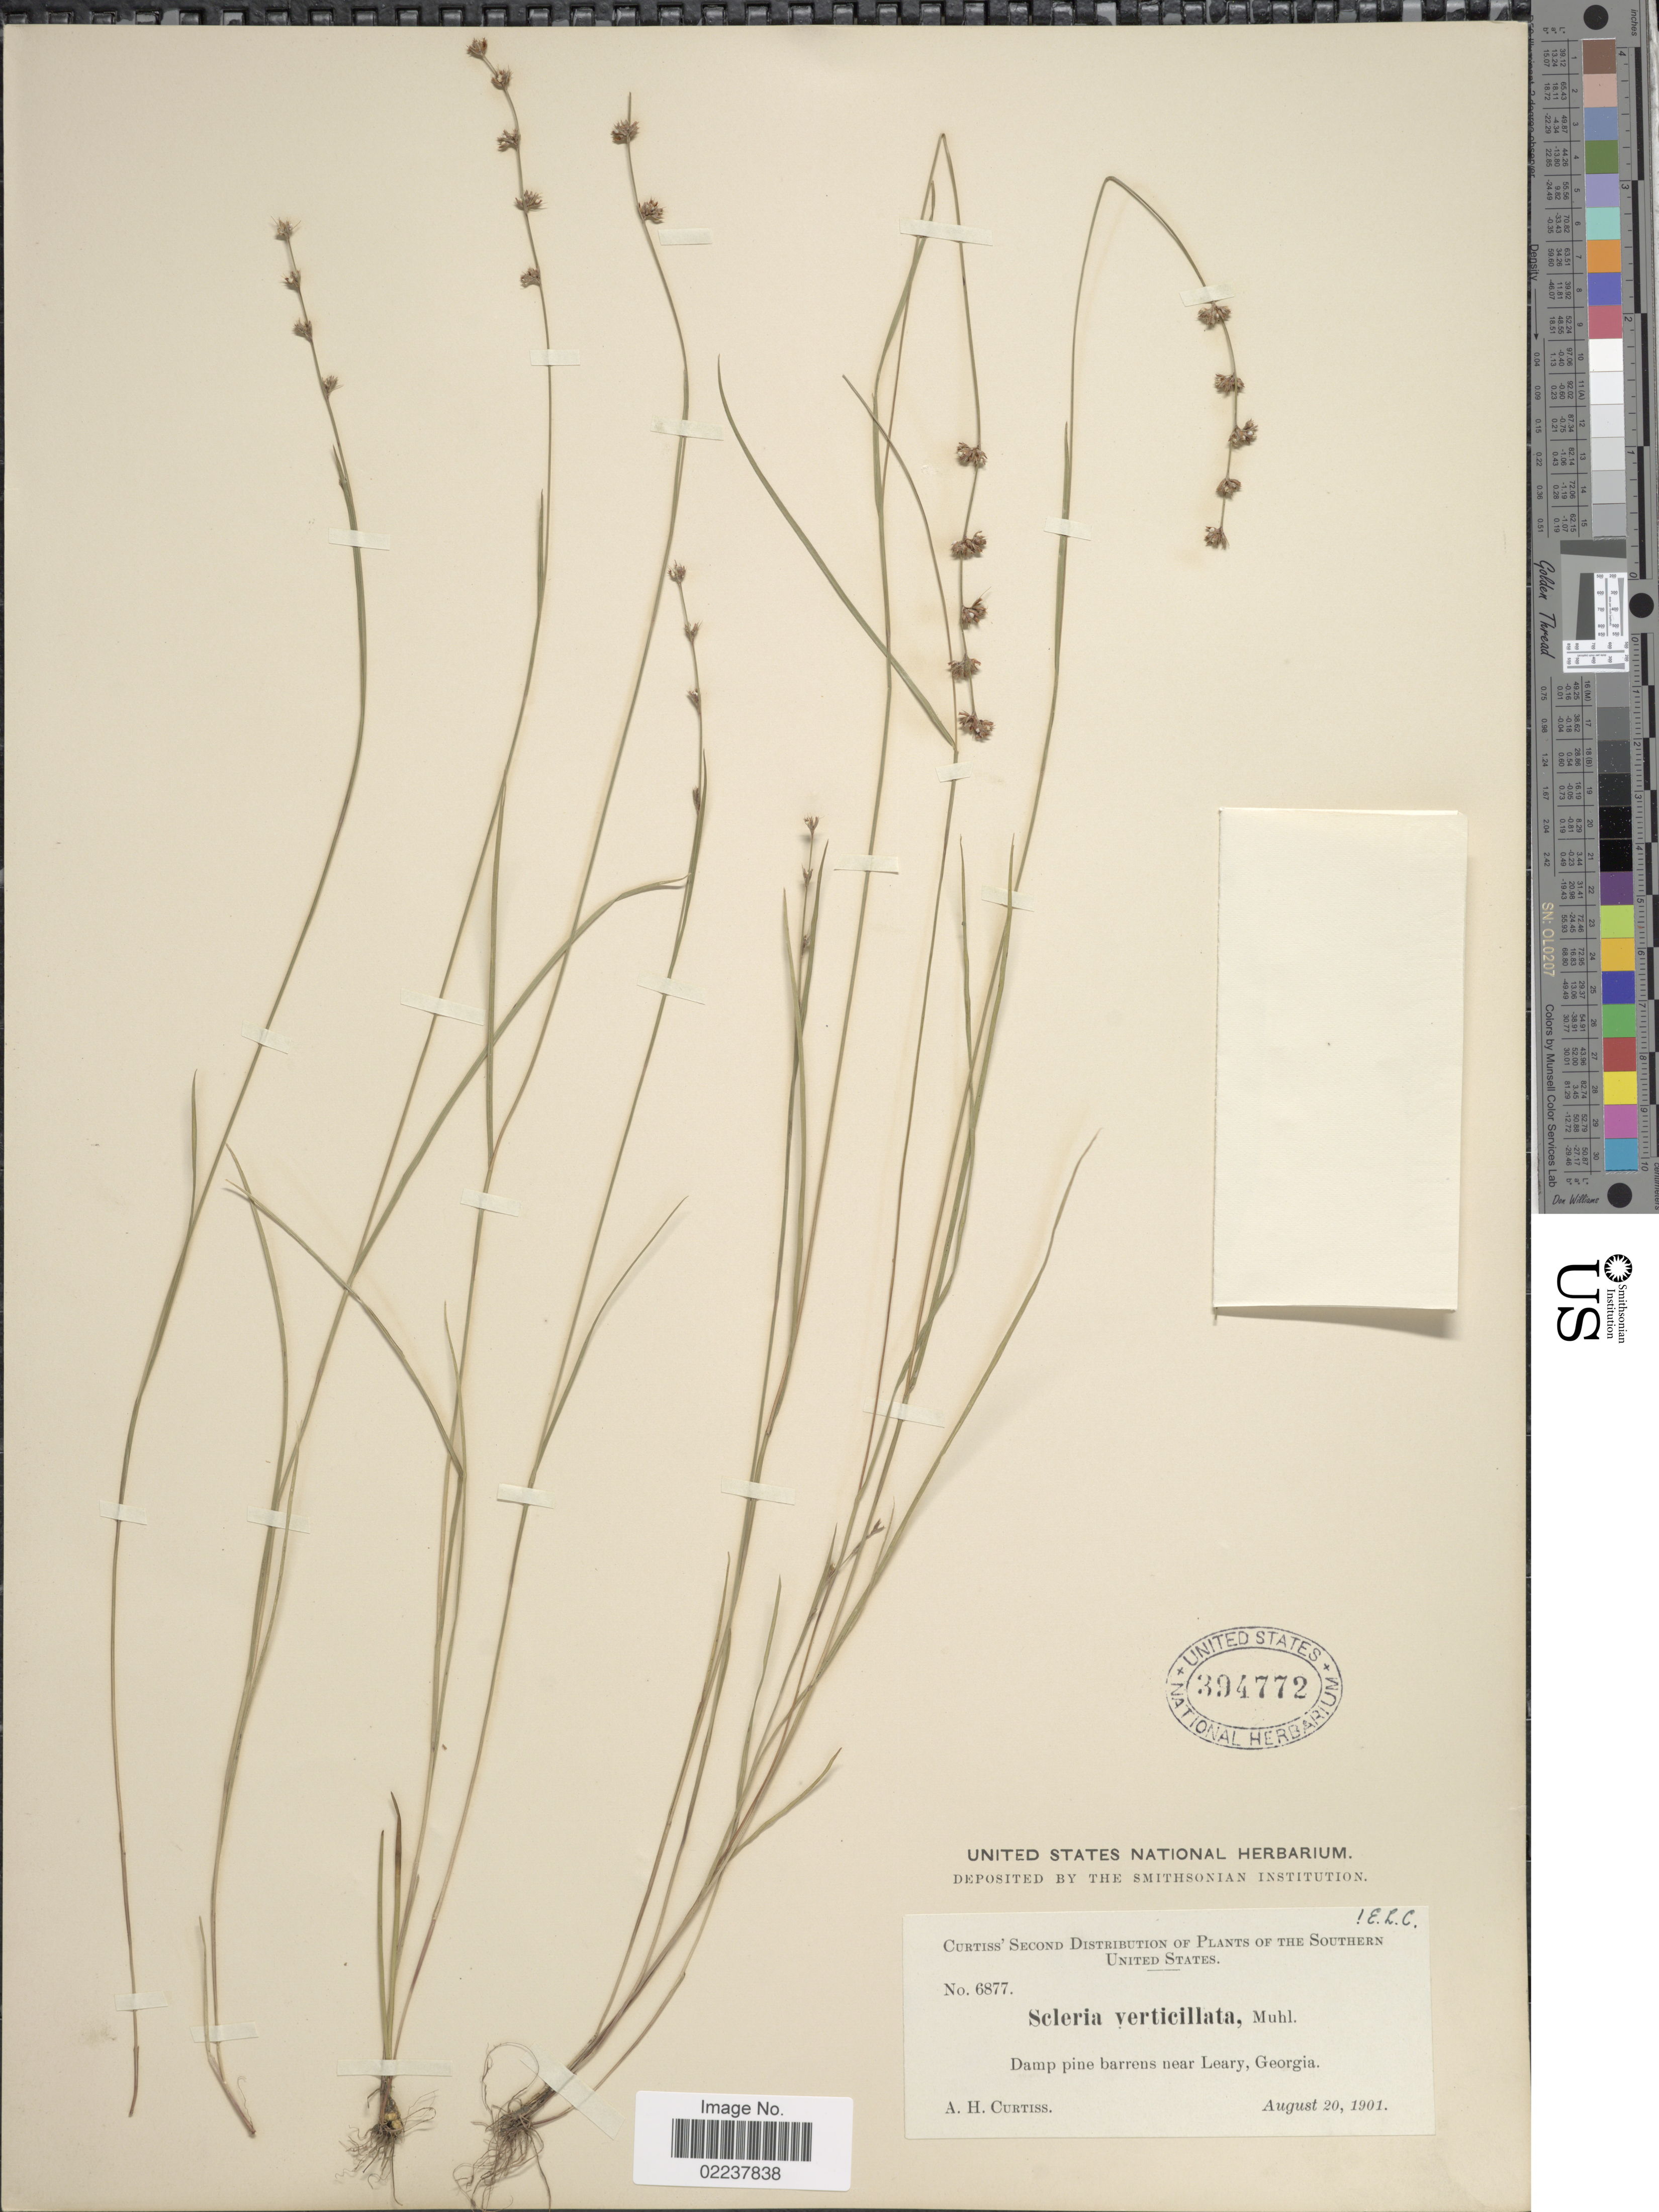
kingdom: Plantae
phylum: Tracheophyta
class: Liliopsida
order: Poales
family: Cyperaceae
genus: Scleria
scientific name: Scleria verticillata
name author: Muhl. ex Willd.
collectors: A. H. Curtiss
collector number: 6877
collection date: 1901-08-20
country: United States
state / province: Georgia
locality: Damp pine barrens near Leary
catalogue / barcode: US 394772